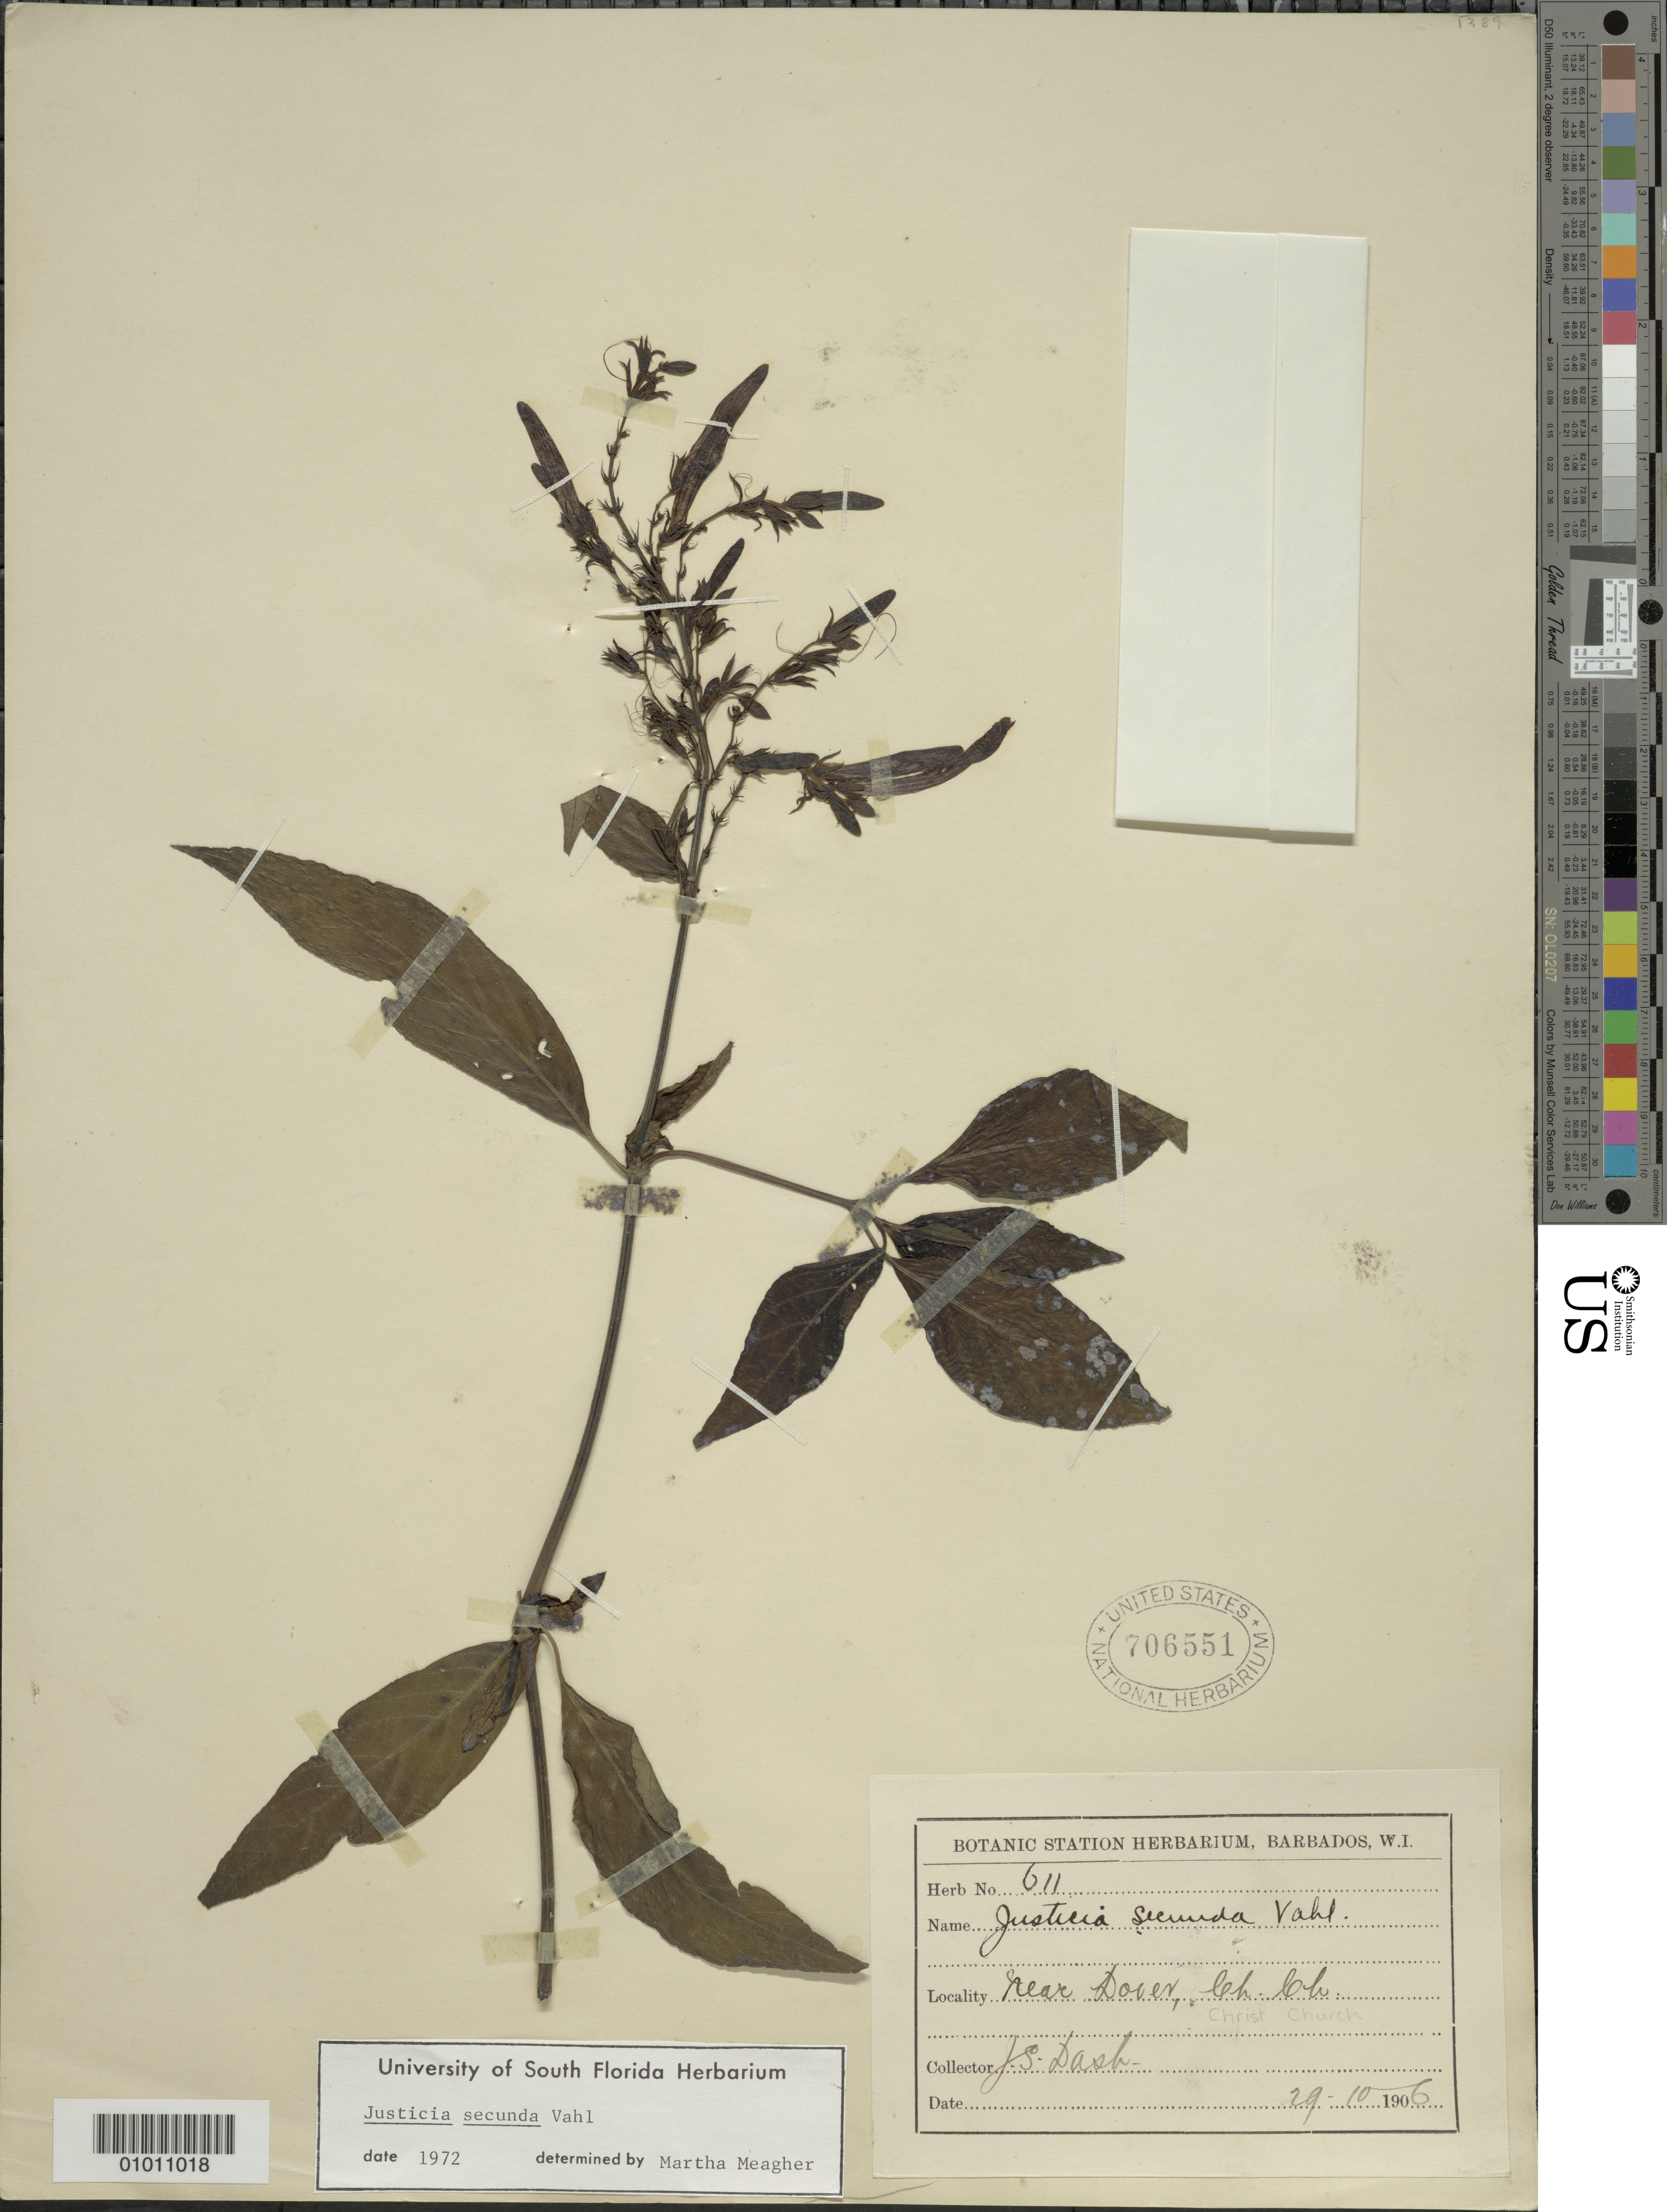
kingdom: Plantae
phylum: Tracheophyta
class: Magnoliopsida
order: Lamiales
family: Acanthaceae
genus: Justicia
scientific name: Justicia secunda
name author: Vahl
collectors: J. Dash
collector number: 611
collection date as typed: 29 Oct 1906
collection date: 1906-10-29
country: Barbados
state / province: Christ Church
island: Barbados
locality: Near Dover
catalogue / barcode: US 706551